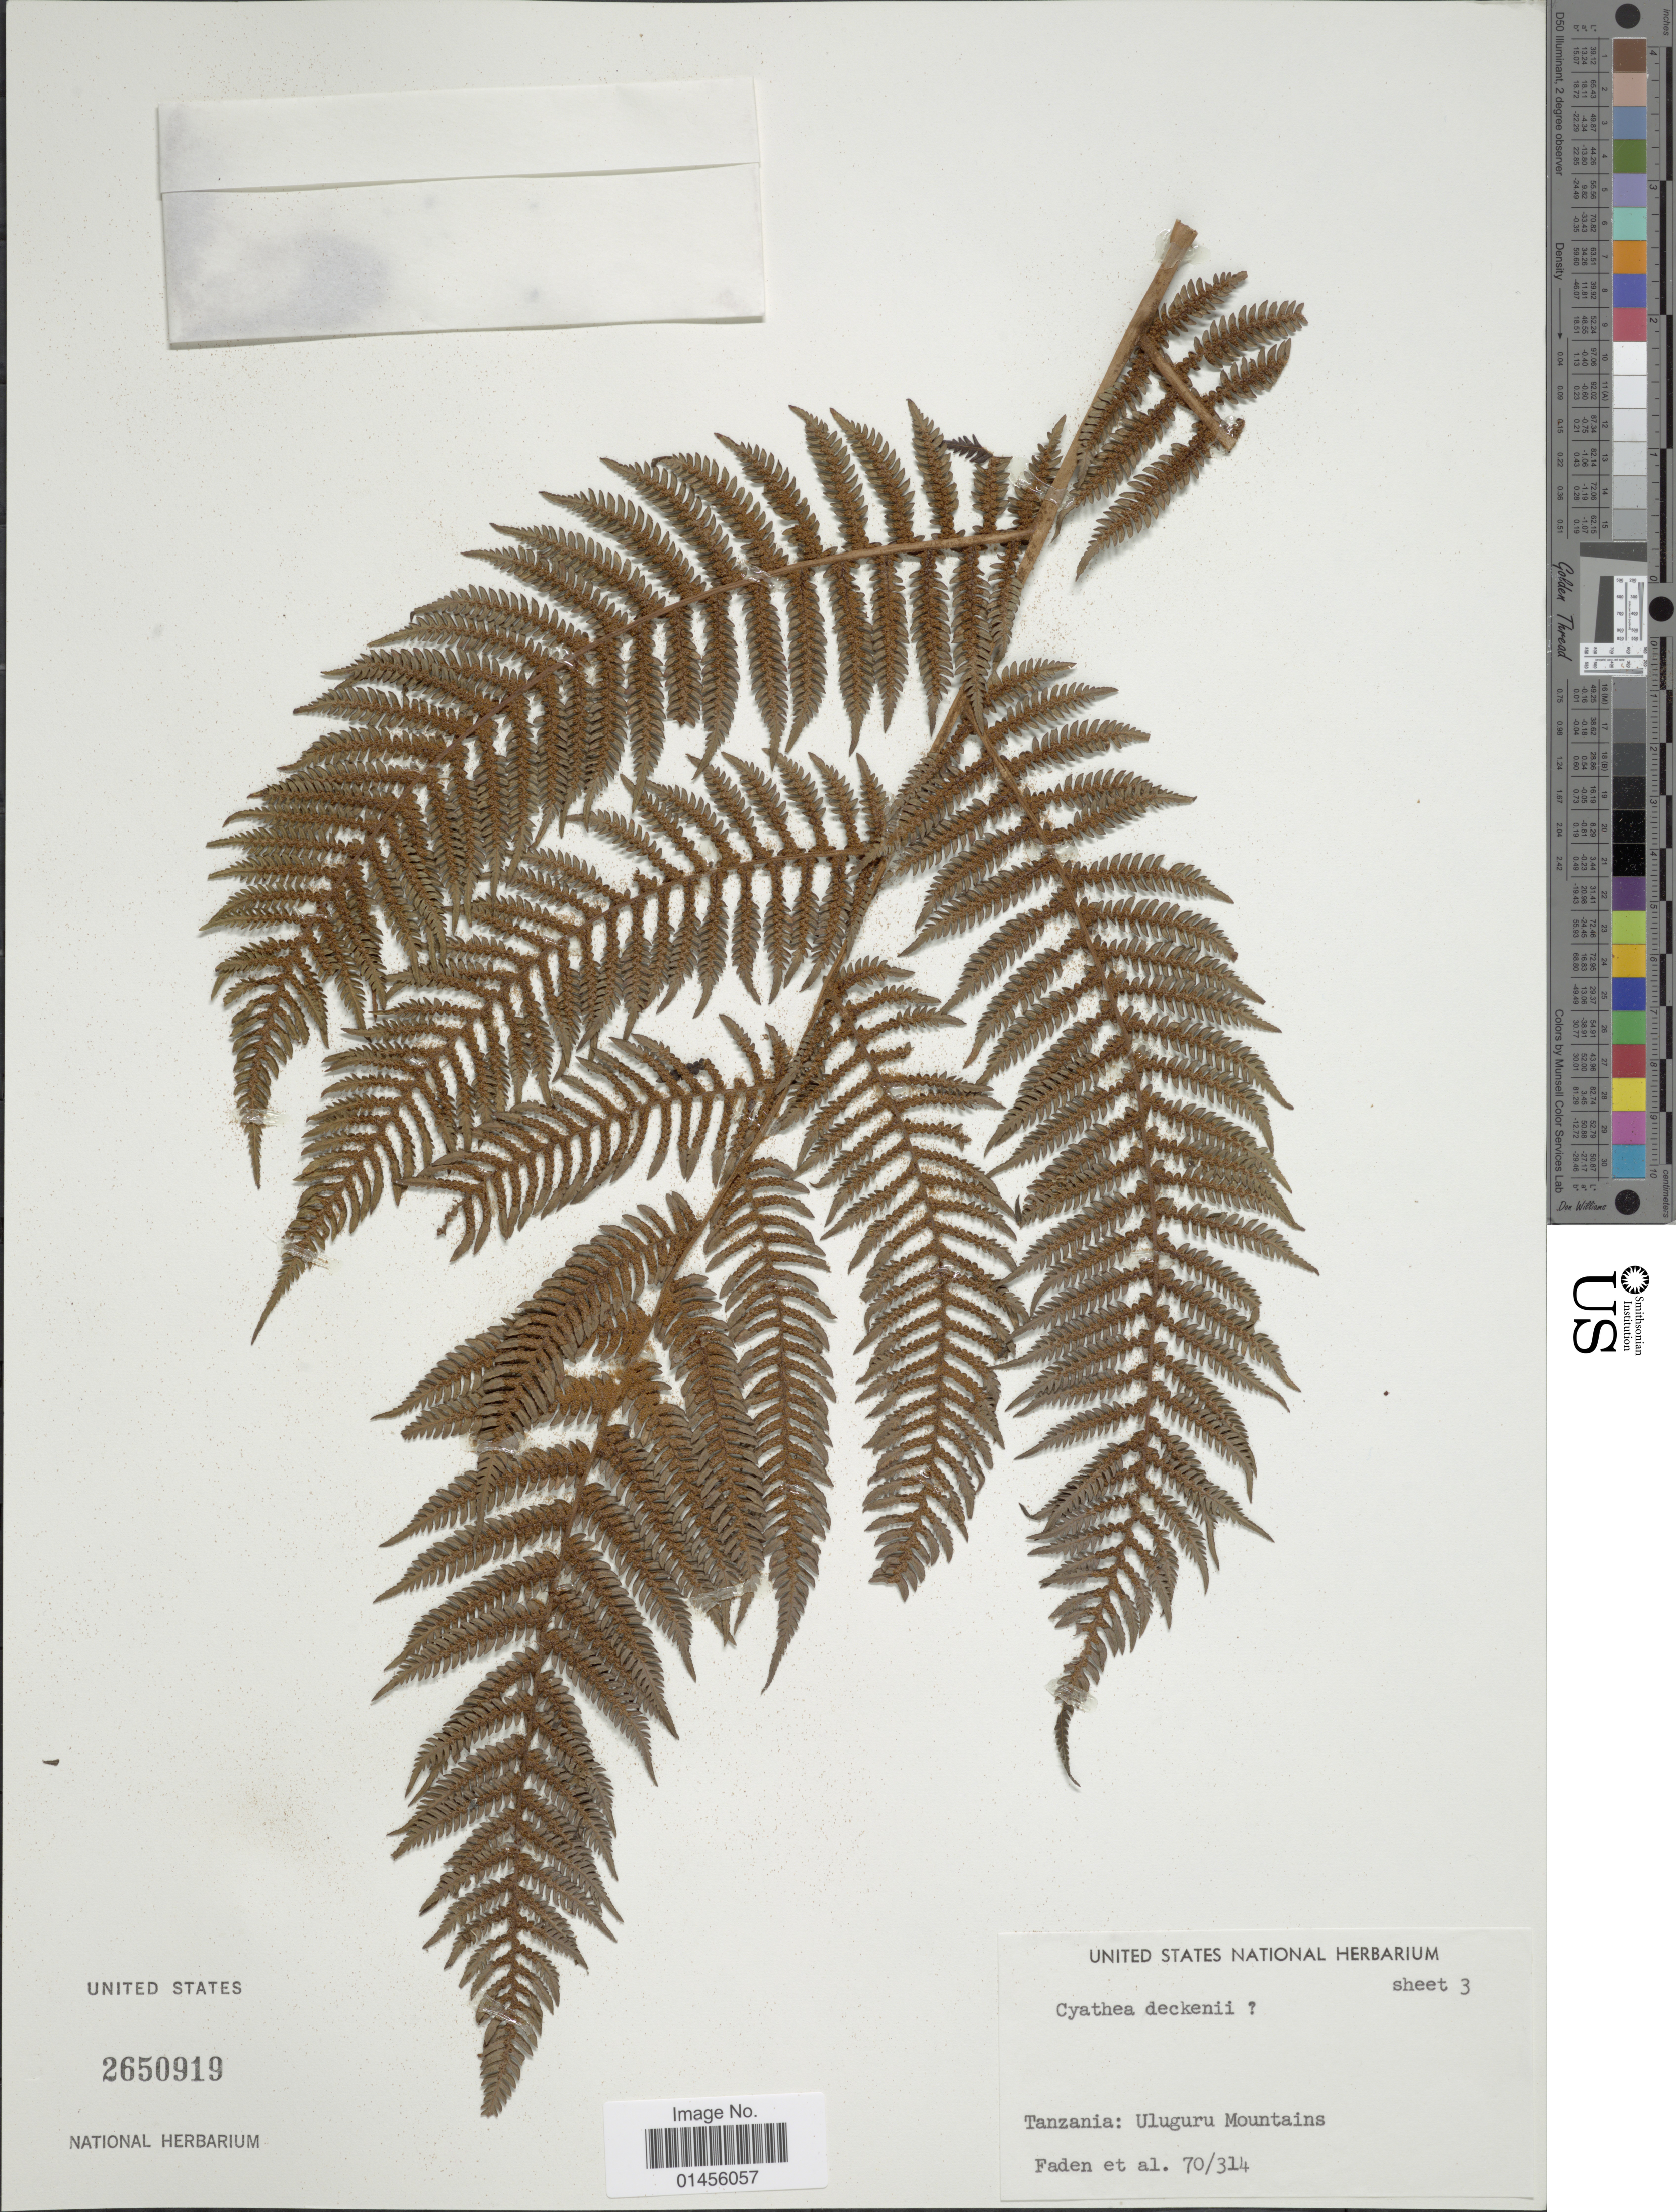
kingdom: Plantae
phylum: Tracheophyta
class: Polypodiopsida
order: Cyatheales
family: Cyatheaceae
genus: Alsophila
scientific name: Alsophila deckenii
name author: (Kuhn) R.M. Tryon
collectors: -- Faden & et al.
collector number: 70/314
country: Tanzania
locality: Uluruhgu Mountains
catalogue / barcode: US 2650919